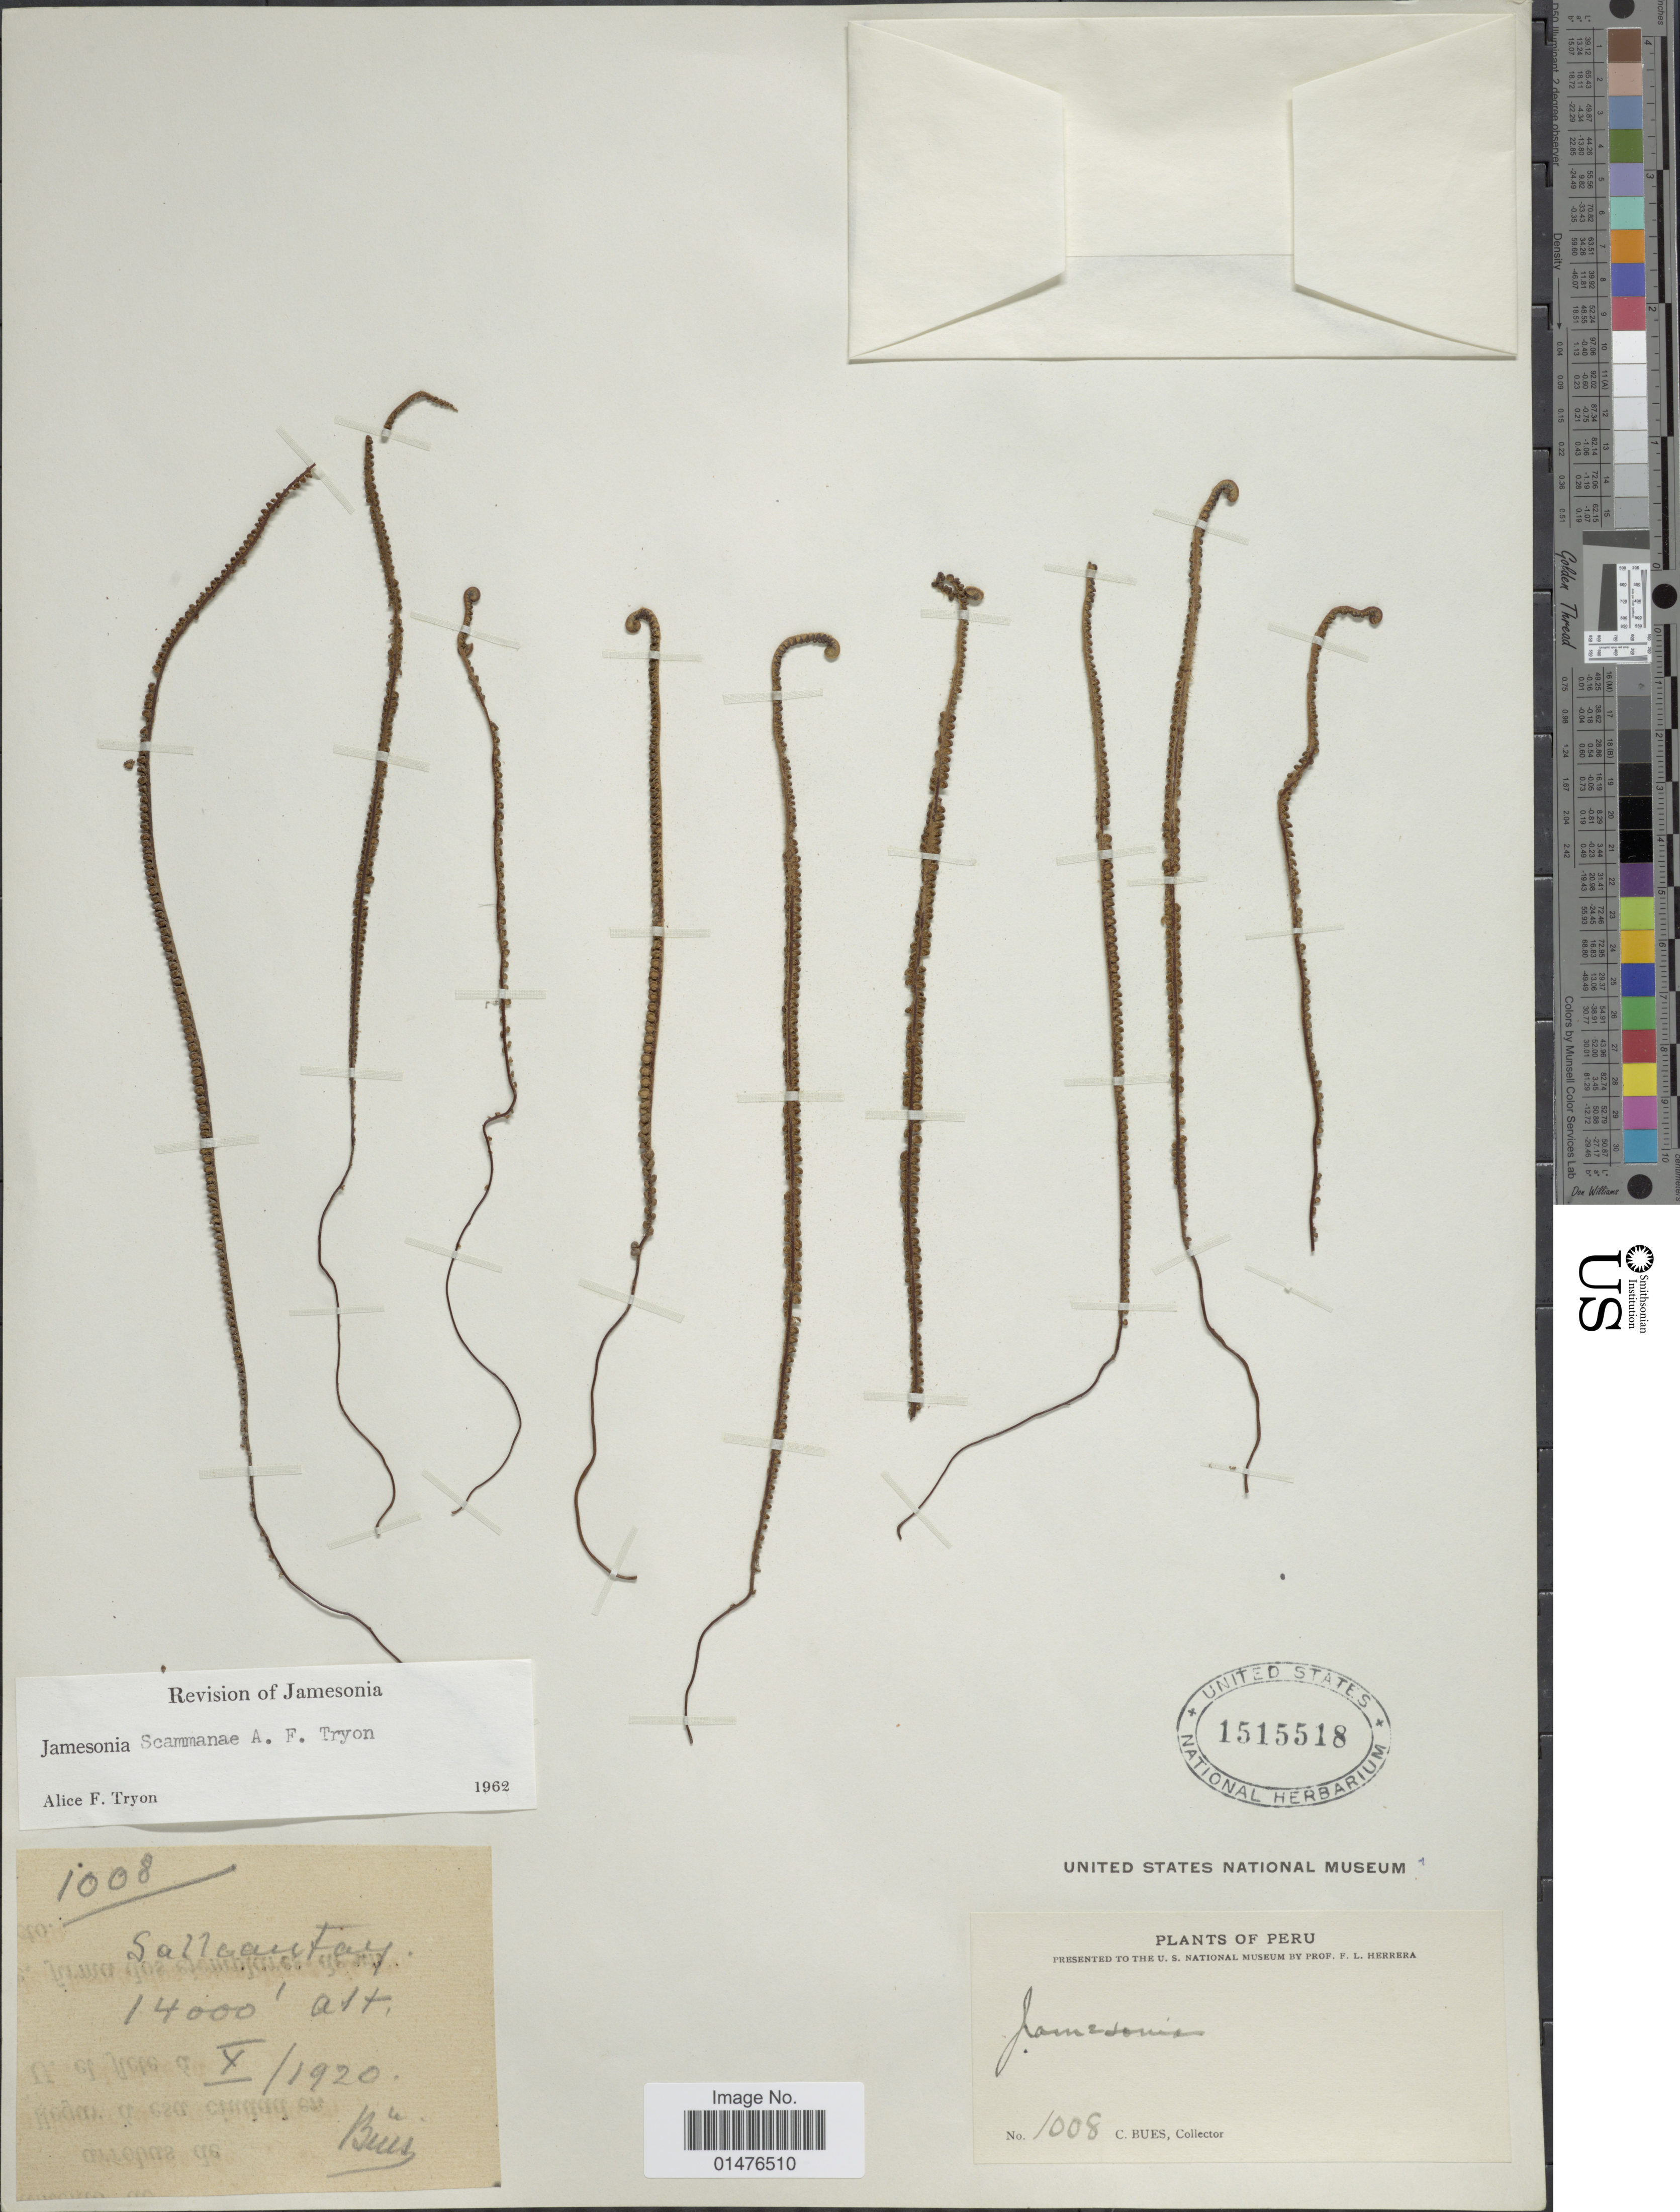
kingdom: Plantae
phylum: Tracheophyta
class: Polypodiopsida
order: Polypodiales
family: Pteridaceae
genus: Jamesonia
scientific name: Jamesonia scammanae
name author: A.F. Tryon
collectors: C. Bues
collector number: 1008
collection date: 1920-10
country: Peru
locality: Sallcantay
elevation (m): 4267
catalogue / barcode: US 1515518